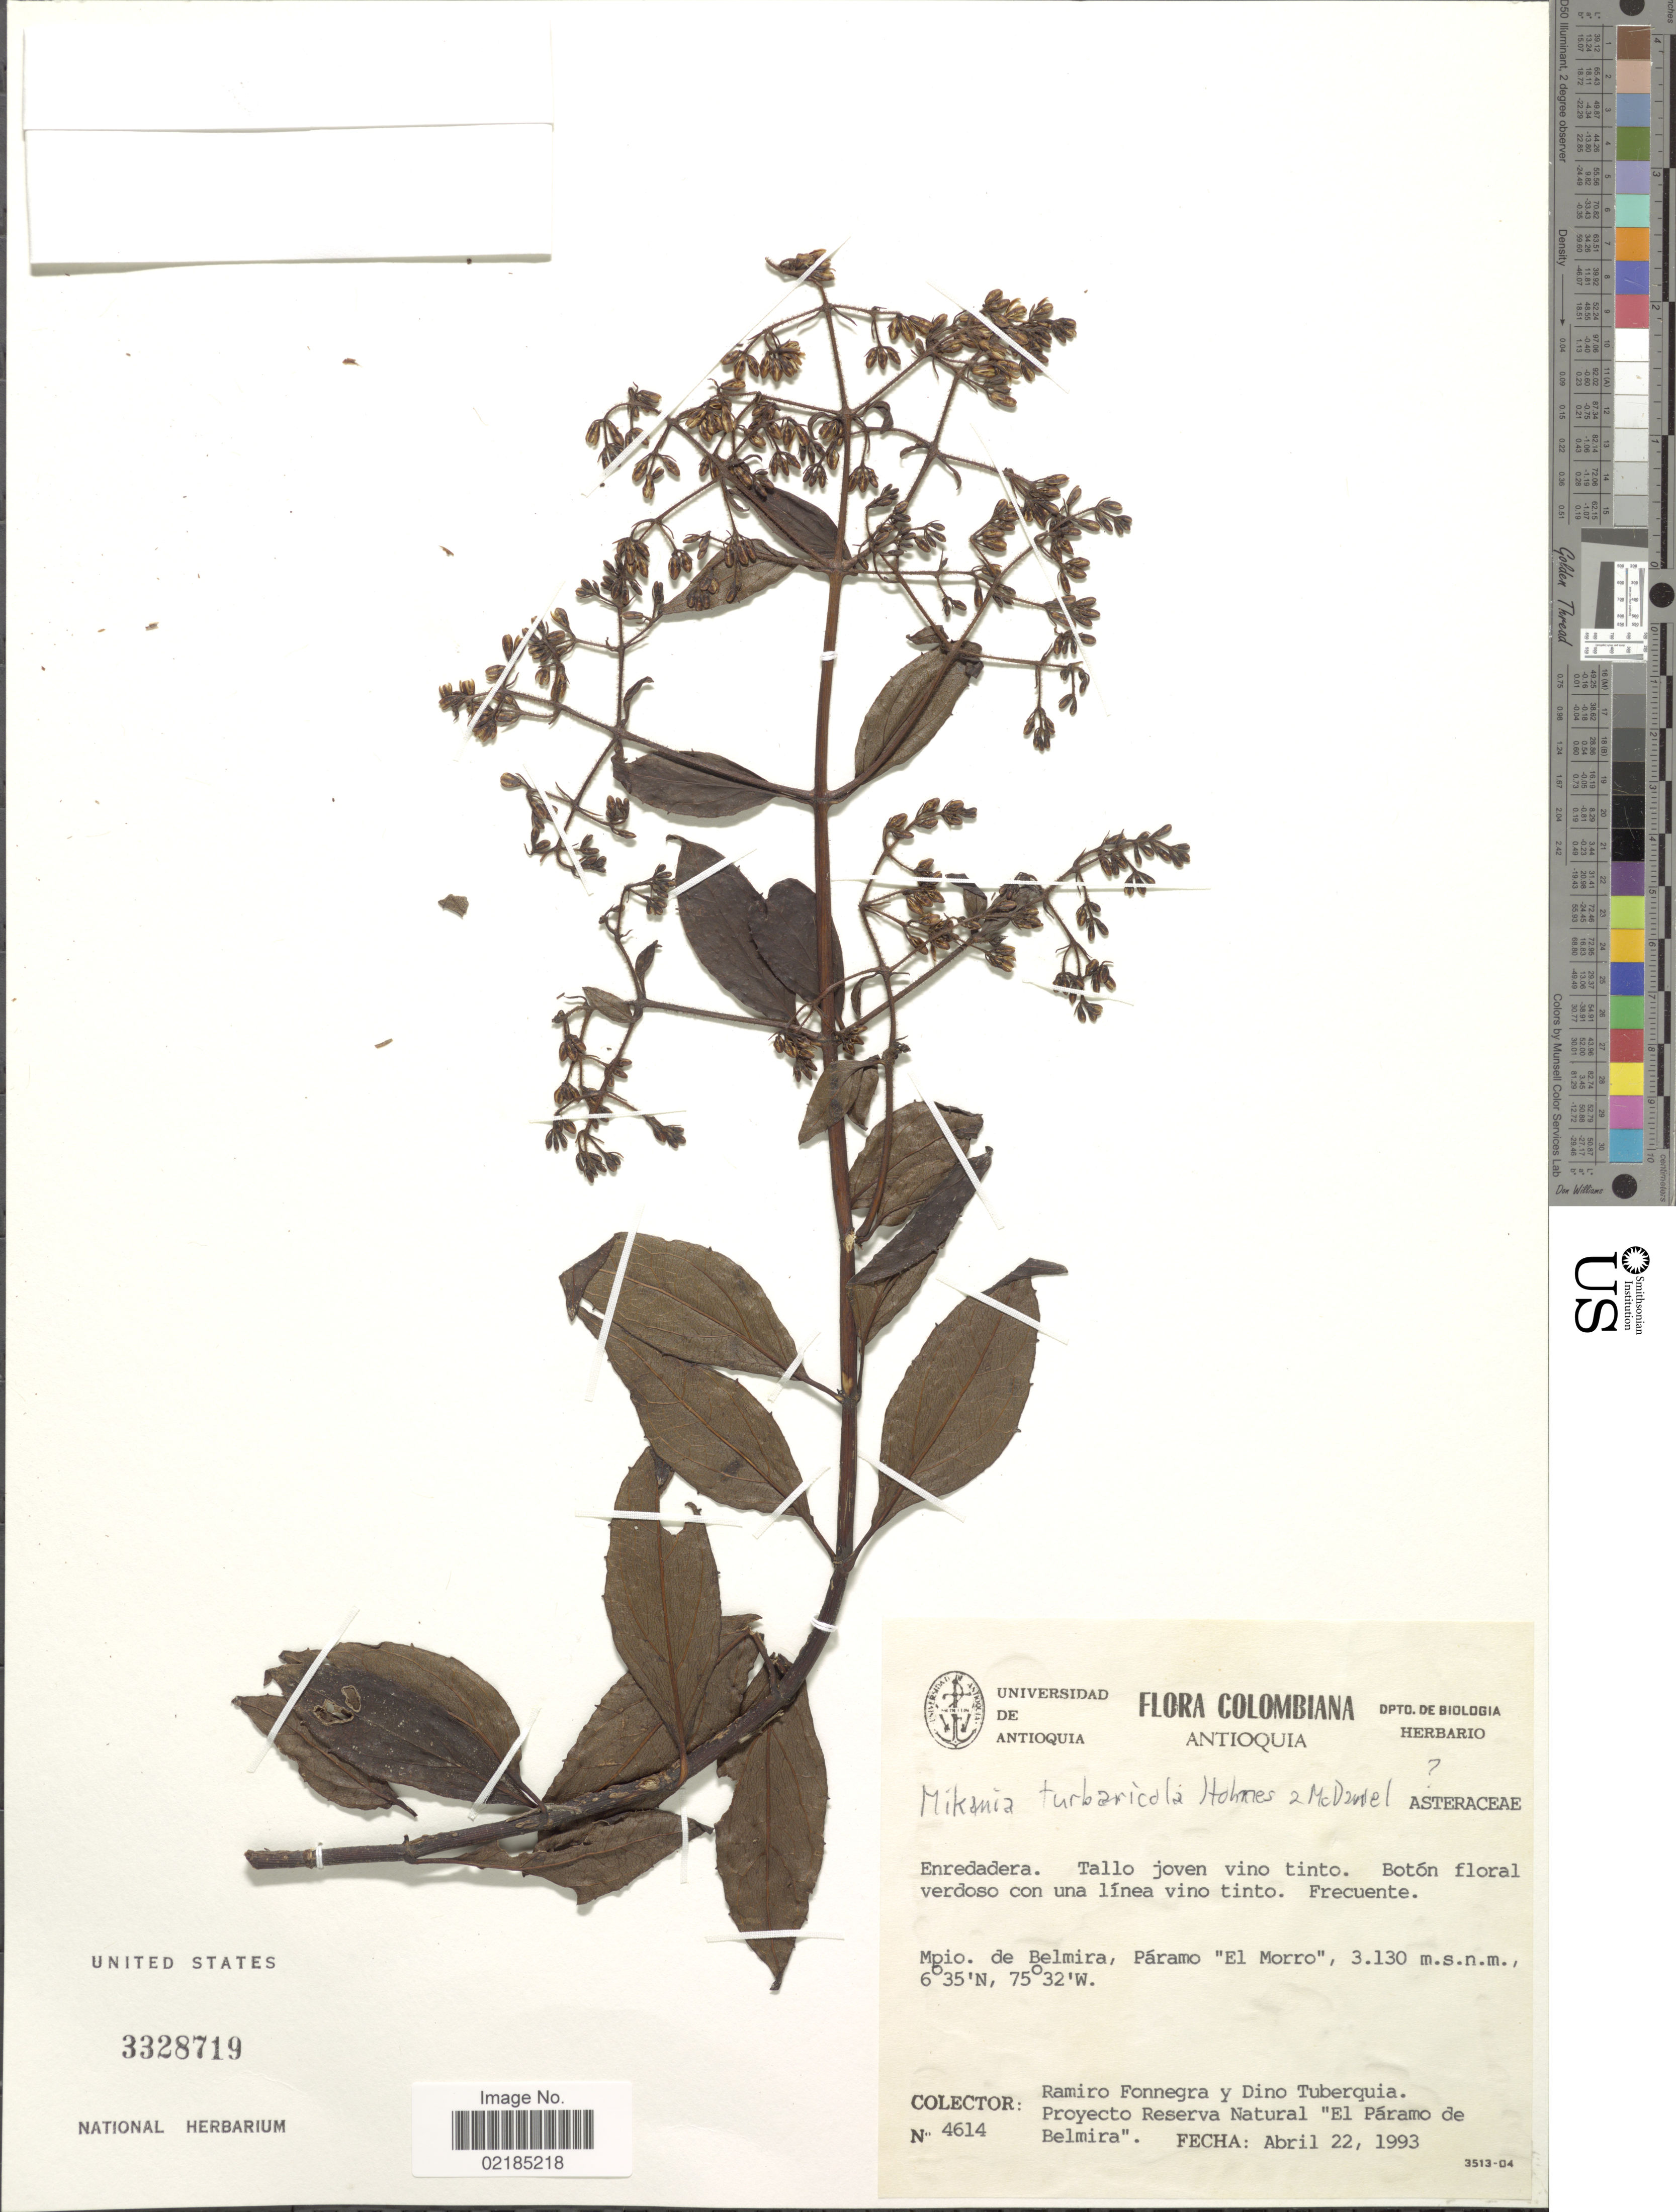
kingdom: Plantae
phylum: Tracheophyta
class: Magnoliopsida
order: Asterales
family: Asteraceae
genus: Mikania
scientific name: Mikania turbaricola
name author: W.C. Holmes & McDaniel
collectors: R. Fonnegra G. & D. Tuberquia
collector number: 4614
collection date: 1993-04-22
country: Colombia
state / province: Antioquia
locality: Mpio. de Belmira, Páramo "El Morro"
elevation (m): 3130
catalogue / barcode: US 3328719